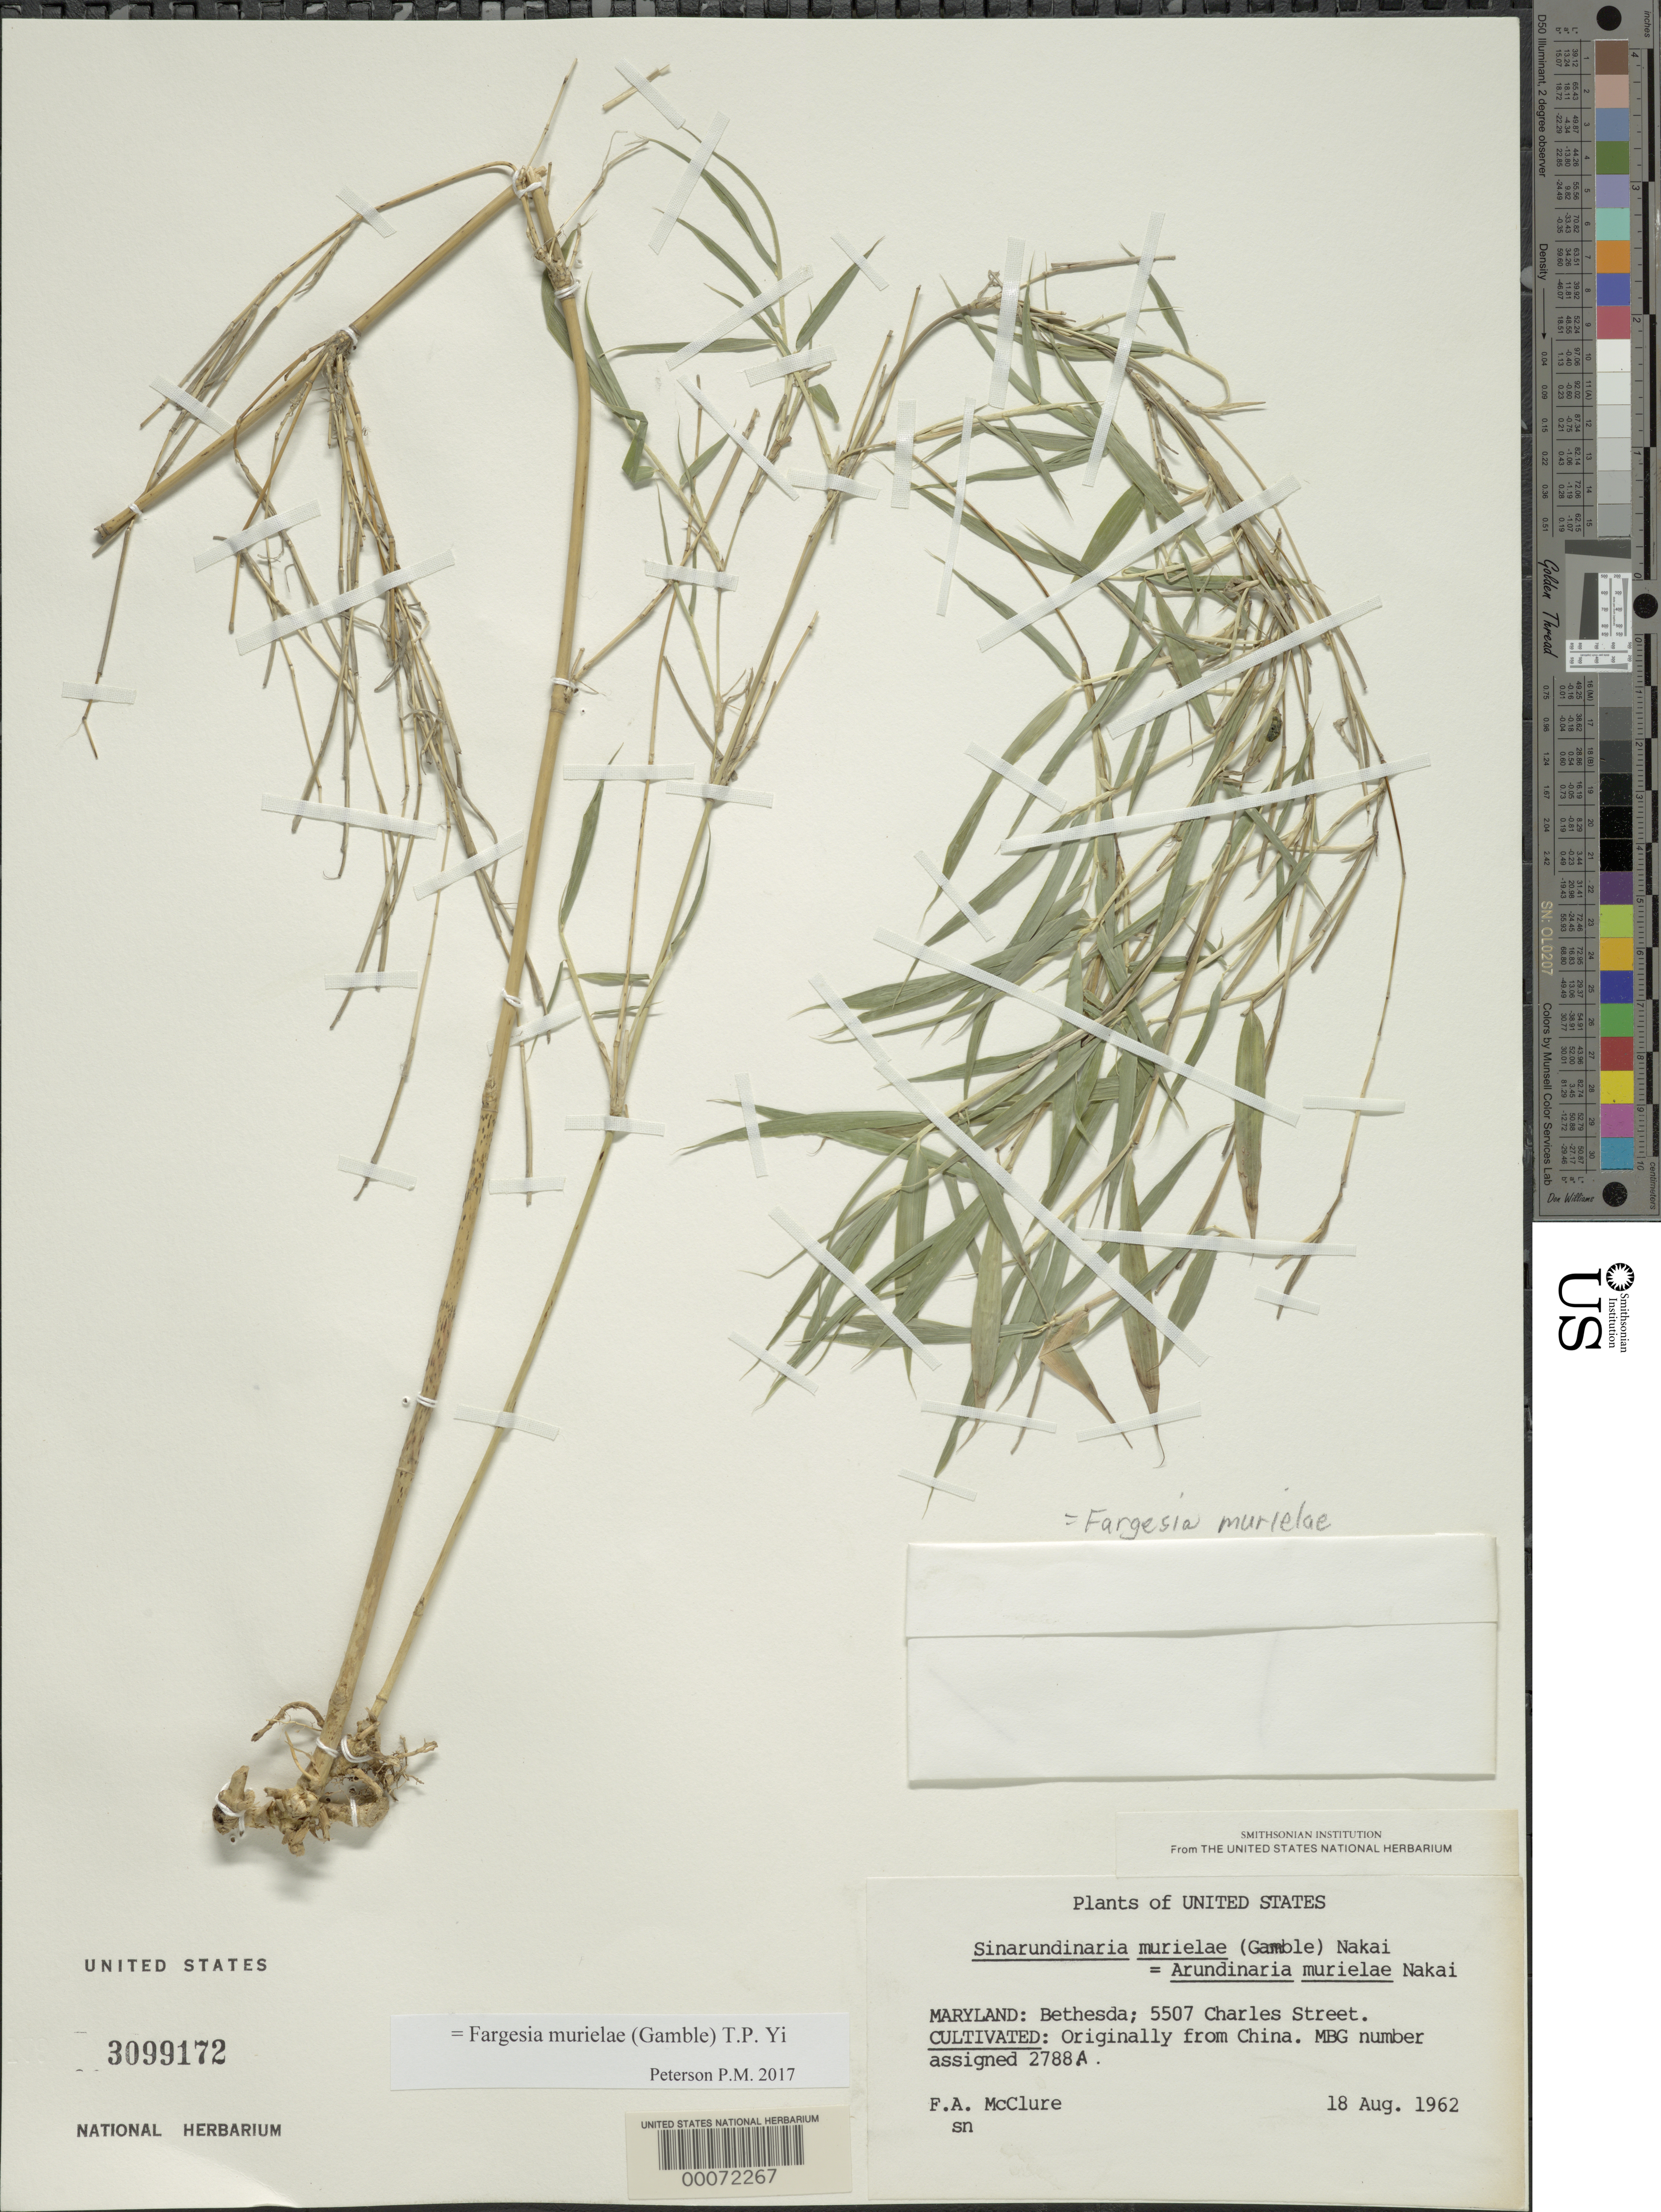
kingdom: Plantae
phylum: Tracheophyta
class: Liliopsida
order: Poales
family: Poaceae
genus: Fargesia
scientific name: Fargesia murielae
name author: (Gamble) T.P. Yi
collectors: F. A. McClure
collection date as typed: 18 Aug 1962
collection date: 1962-08-18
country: United States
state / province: Maryland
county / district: Montgomery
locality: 5507 Charles Street, Bethesda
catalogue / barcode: US 3099172